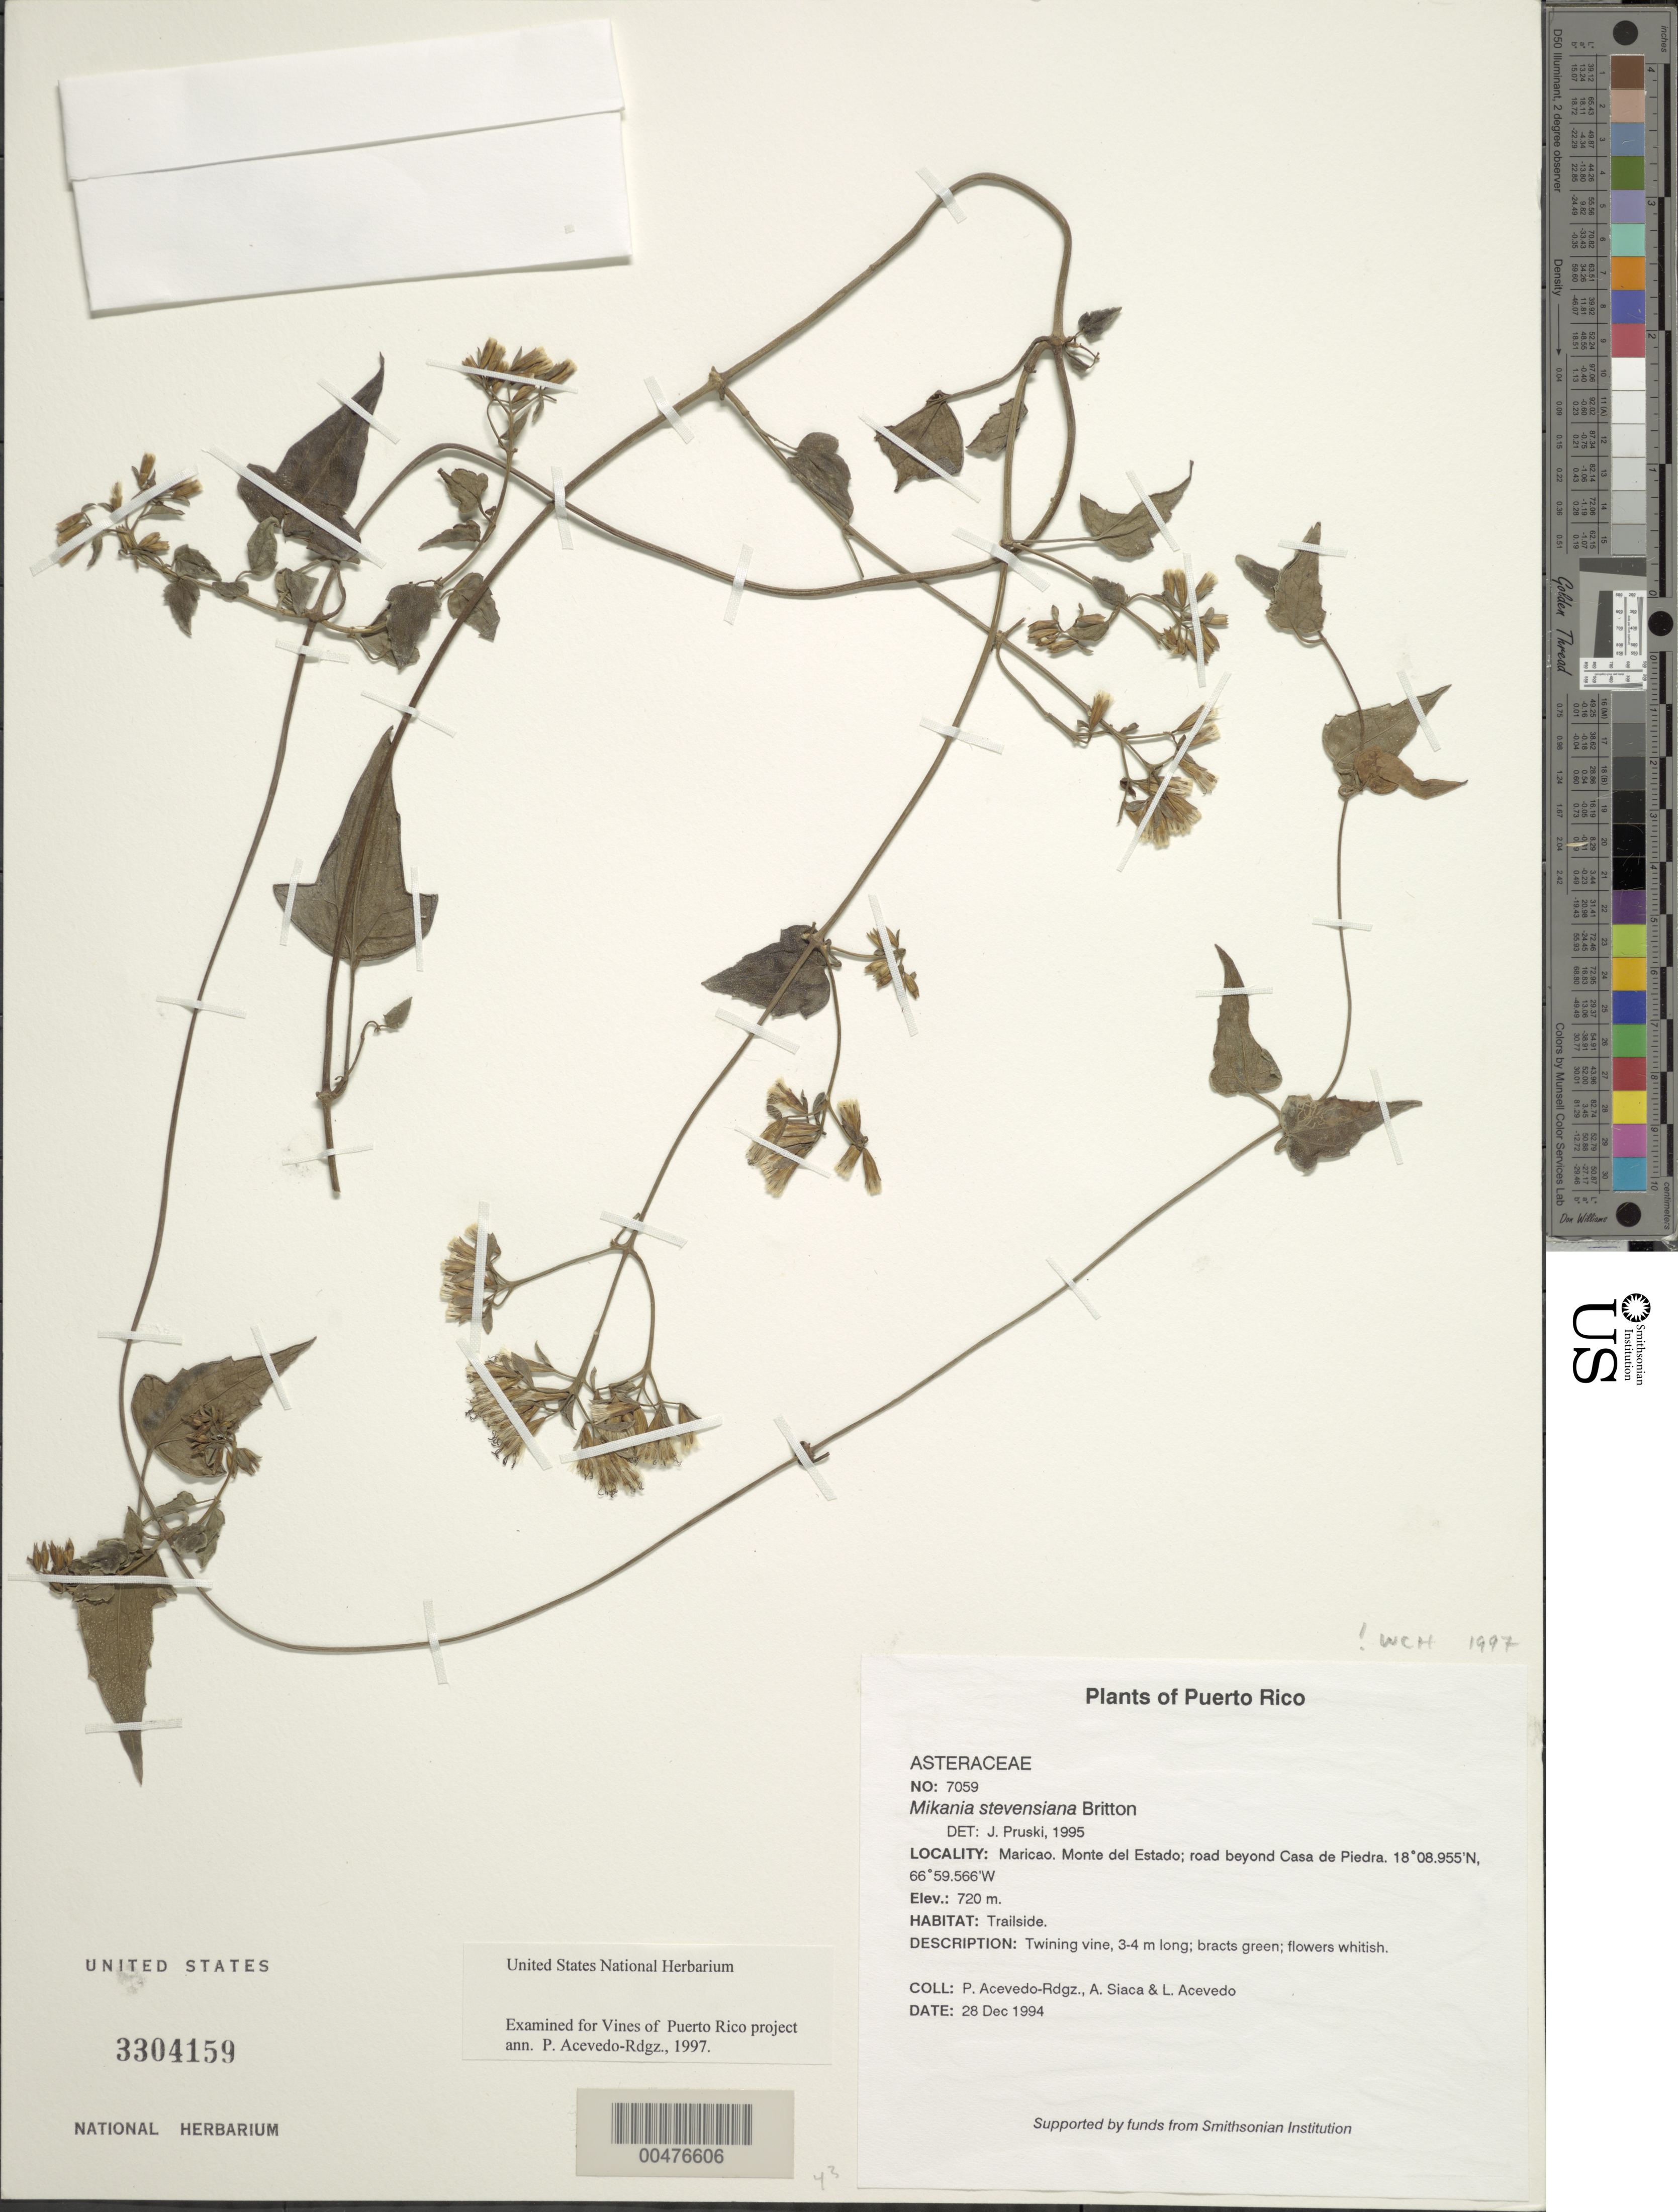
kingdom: Plantae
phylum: Tracheophyta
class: Magnoliopsida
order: Asterales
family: Asteraceae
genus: Mikania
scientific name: Mikania stevensiana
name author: Britton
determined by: Pruski, J. F.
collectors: P. Acevedo-Rodr., A. Siaca & L. Acevedo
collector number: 7059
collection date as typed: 28 Dec 1994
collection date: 1994-12-28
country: Puerto Rico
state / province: Maricao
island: Puerto Rico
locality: Maricao. Monte del Estado; road beyond Casa de Piedra.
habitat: Trailside.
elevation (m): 720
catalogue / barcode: US 3304159